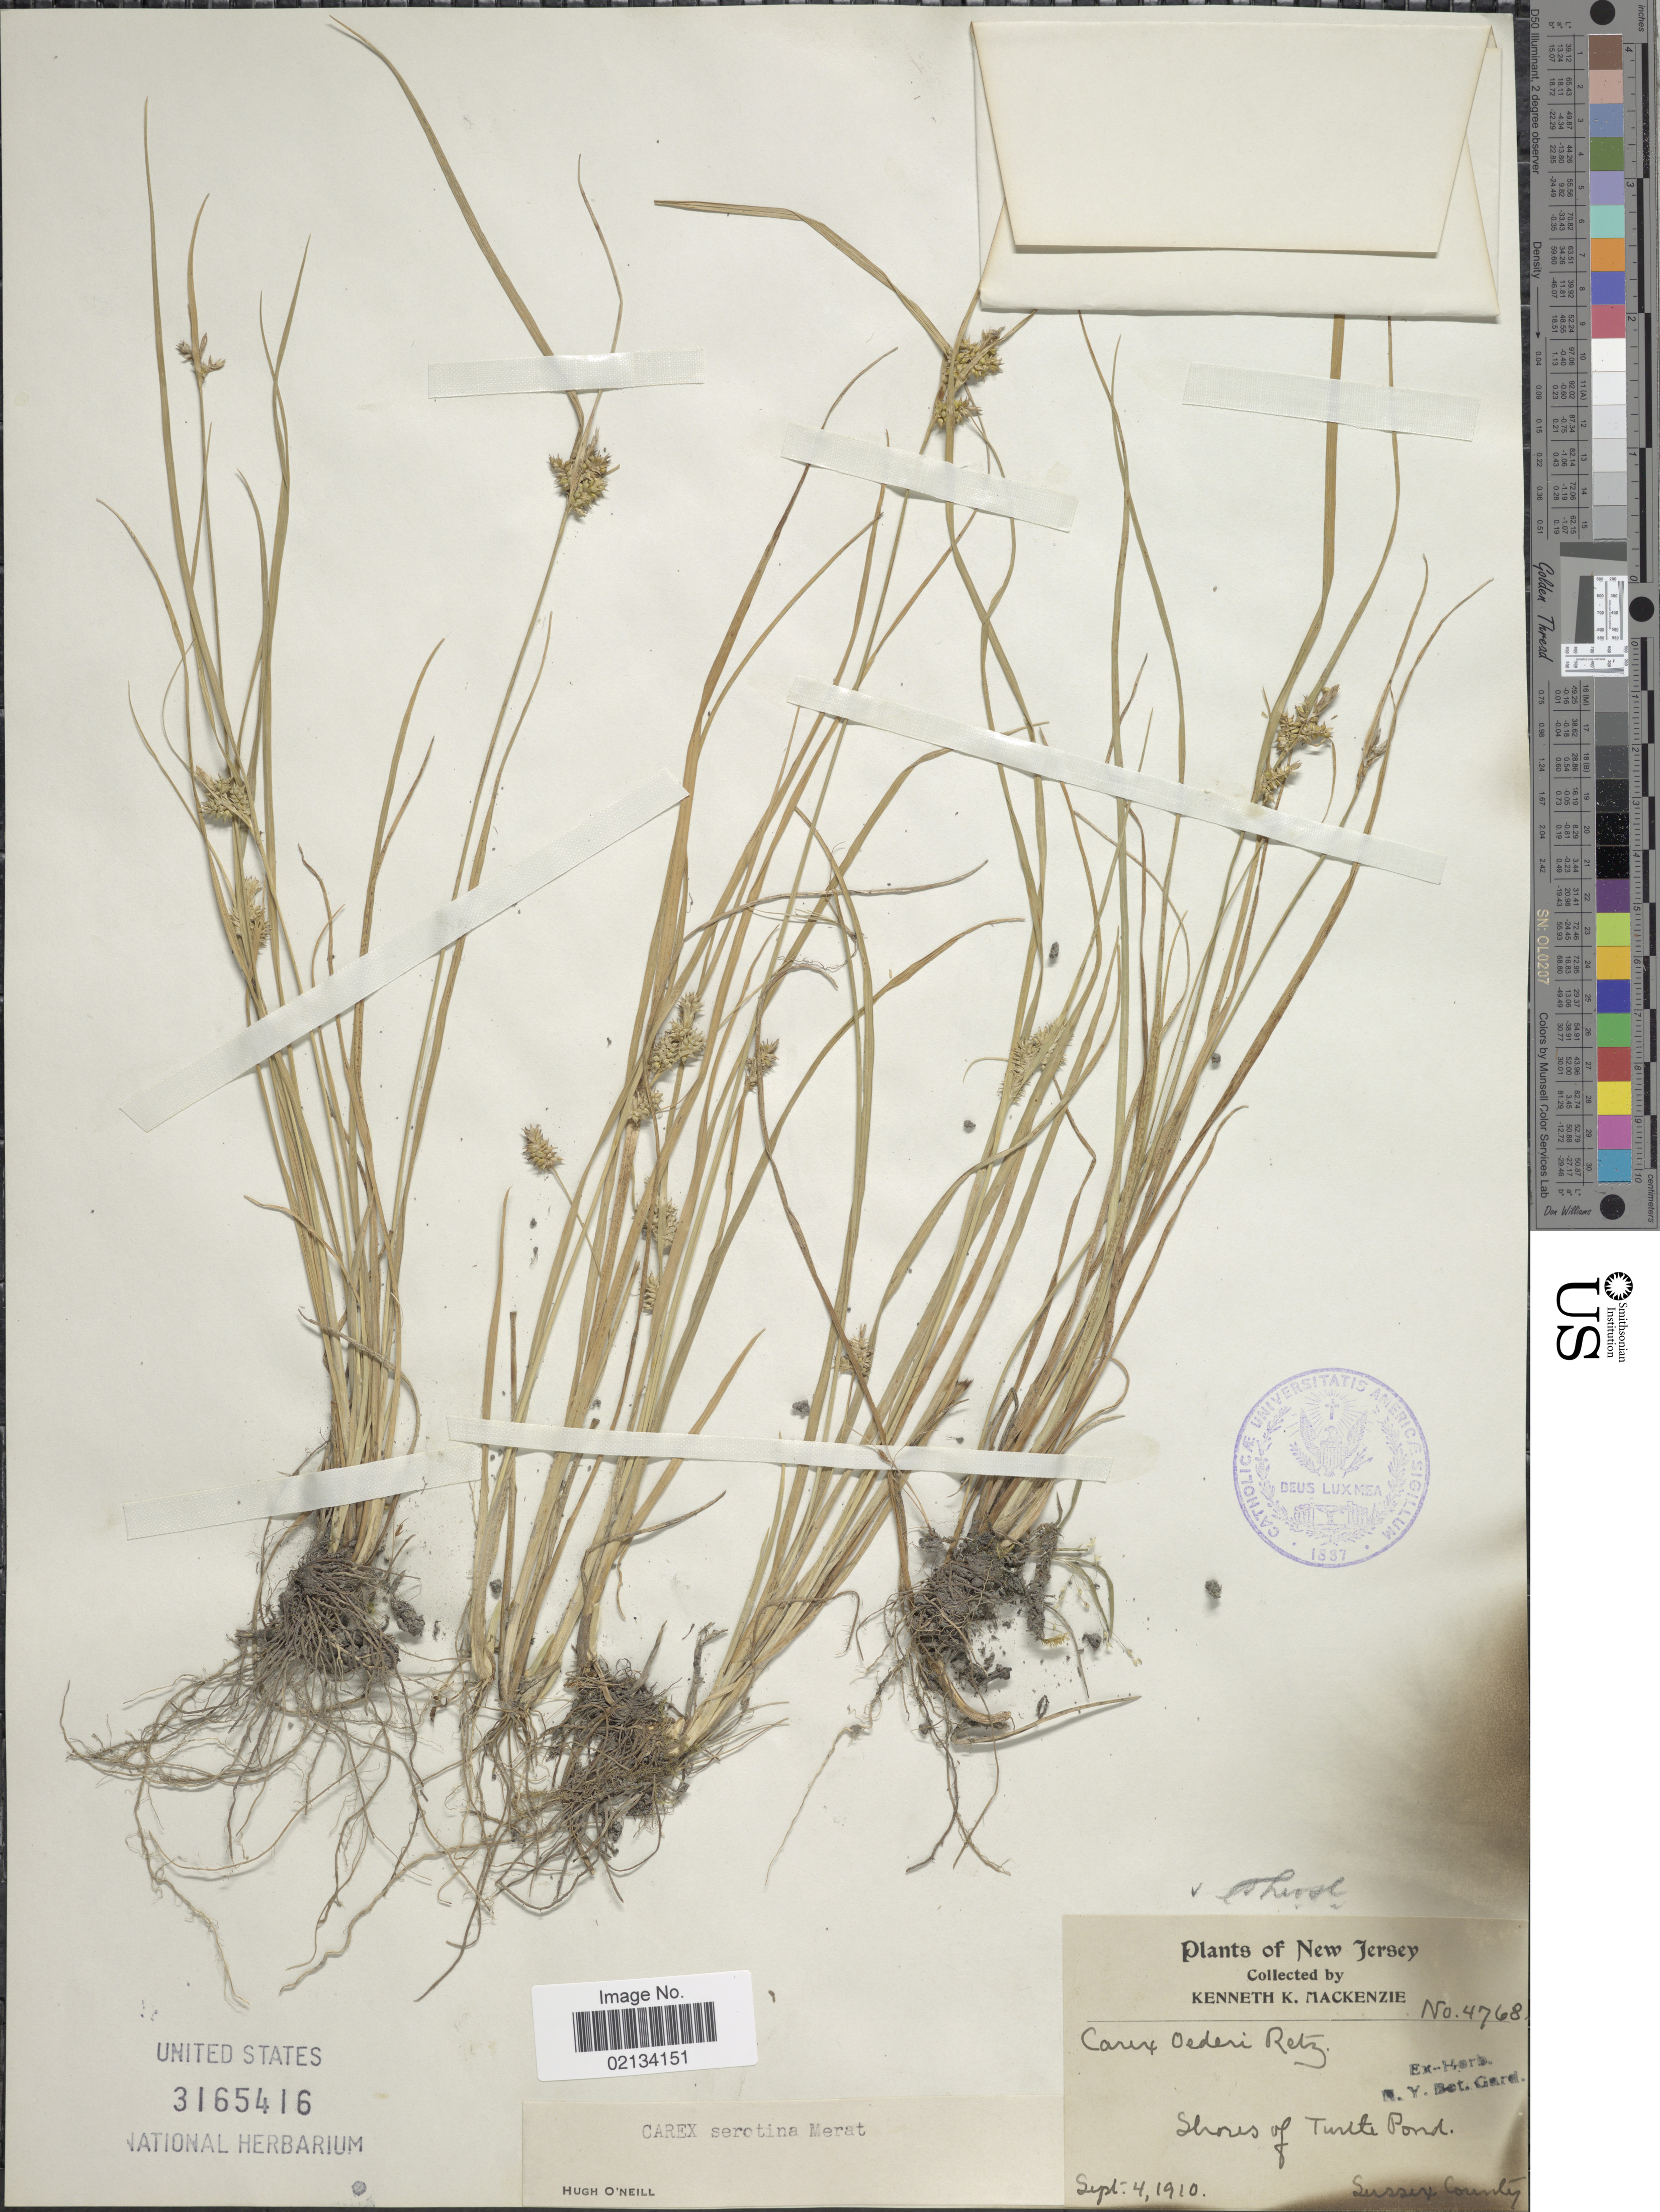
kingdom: Plantae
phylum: Tracheophyta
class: Liliopsida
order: Poales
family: Cyperaceae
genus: Carex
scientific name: Carex oederi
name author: Retz.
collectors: K. K. Mackenzie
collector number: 4768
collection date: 1910-09-04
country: United States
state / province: New Jersey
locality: Shores of Turtle Pond, Sussex County.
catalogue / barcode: US 3165416